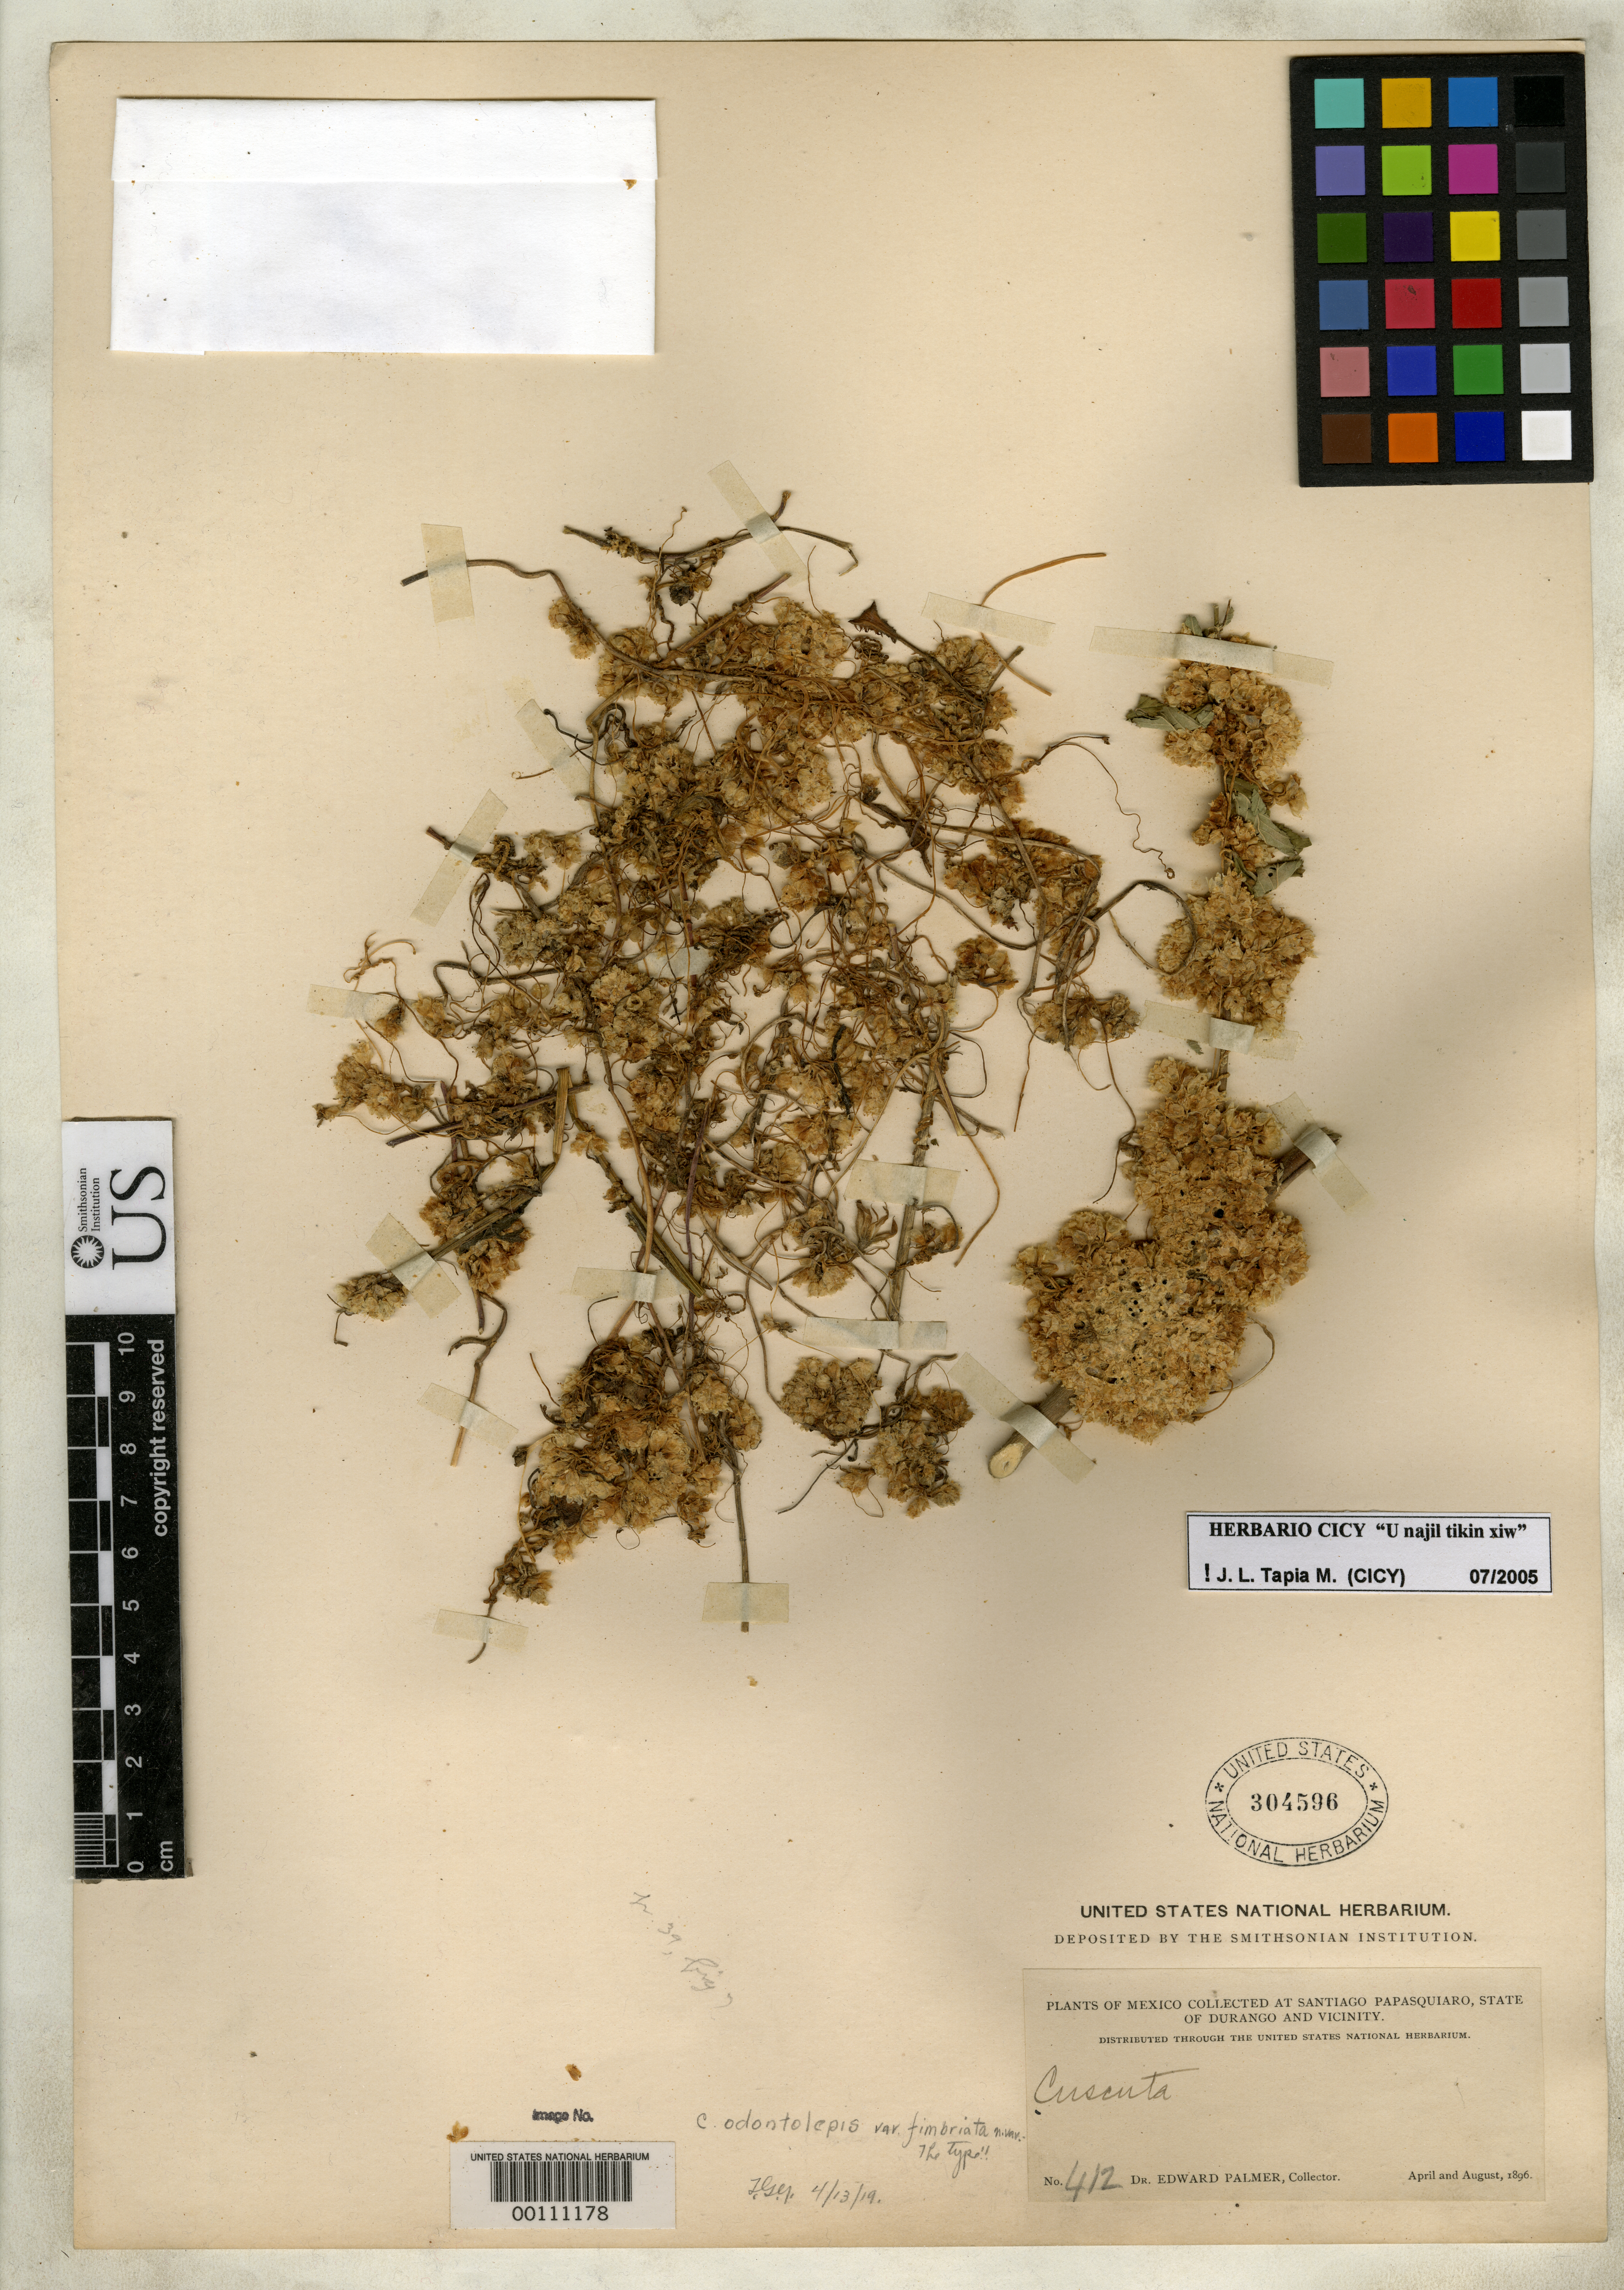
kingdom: Plantae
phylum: Tracheophyta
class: Magnoliopsida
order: Solanales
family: Convolvulaceae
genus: Cuscuta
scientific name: Cuscuta odontolepis var. fimbriata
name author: Yunck.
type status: Holotype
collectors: E. Palmer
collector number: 412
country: Mexico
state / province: Durango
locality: Papasquiaro.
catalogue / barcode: US 304596